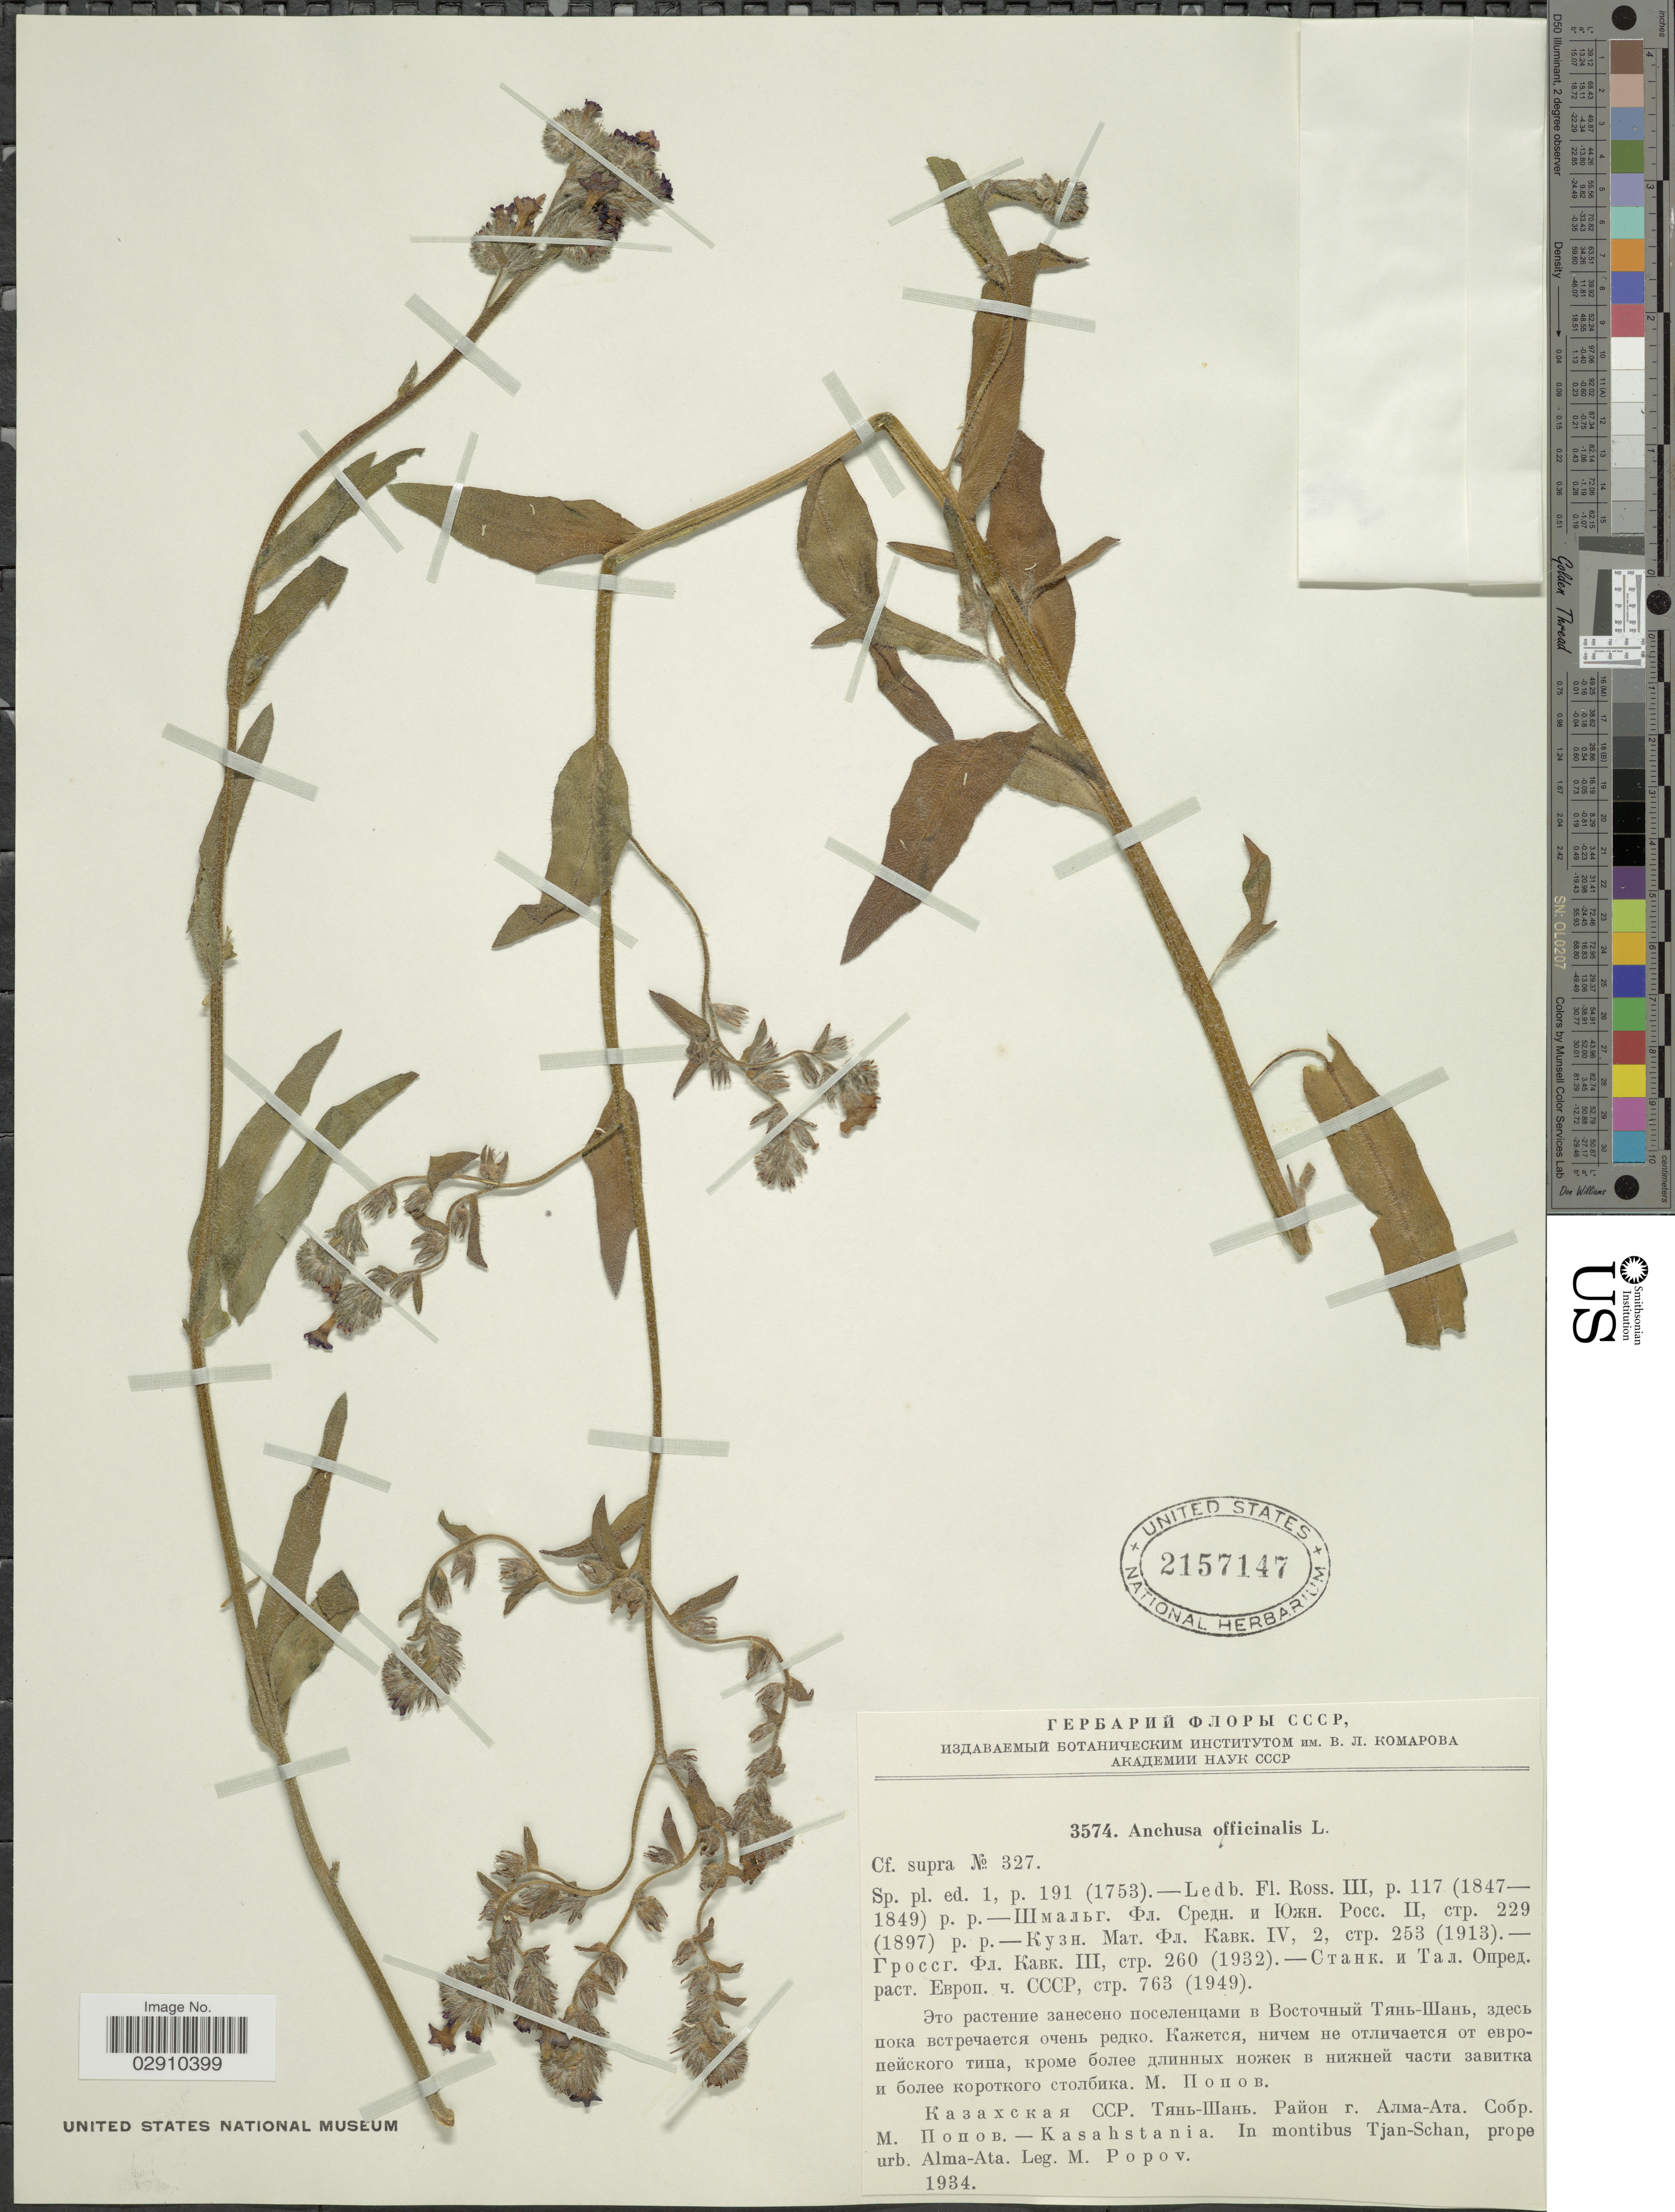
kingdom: Plantae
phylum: Tracheophyta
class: Magnoliopsida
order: Boraginales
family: Boraginaceae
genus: Anchusa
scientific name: Anchusa officinalis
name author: L.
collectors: M. Popov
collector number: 3574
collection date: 1934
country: Kazakhstan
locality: Kasahstania. In montibus Tjan-Schan, prope urb. Alma-Ata.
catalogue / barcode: US 2157147